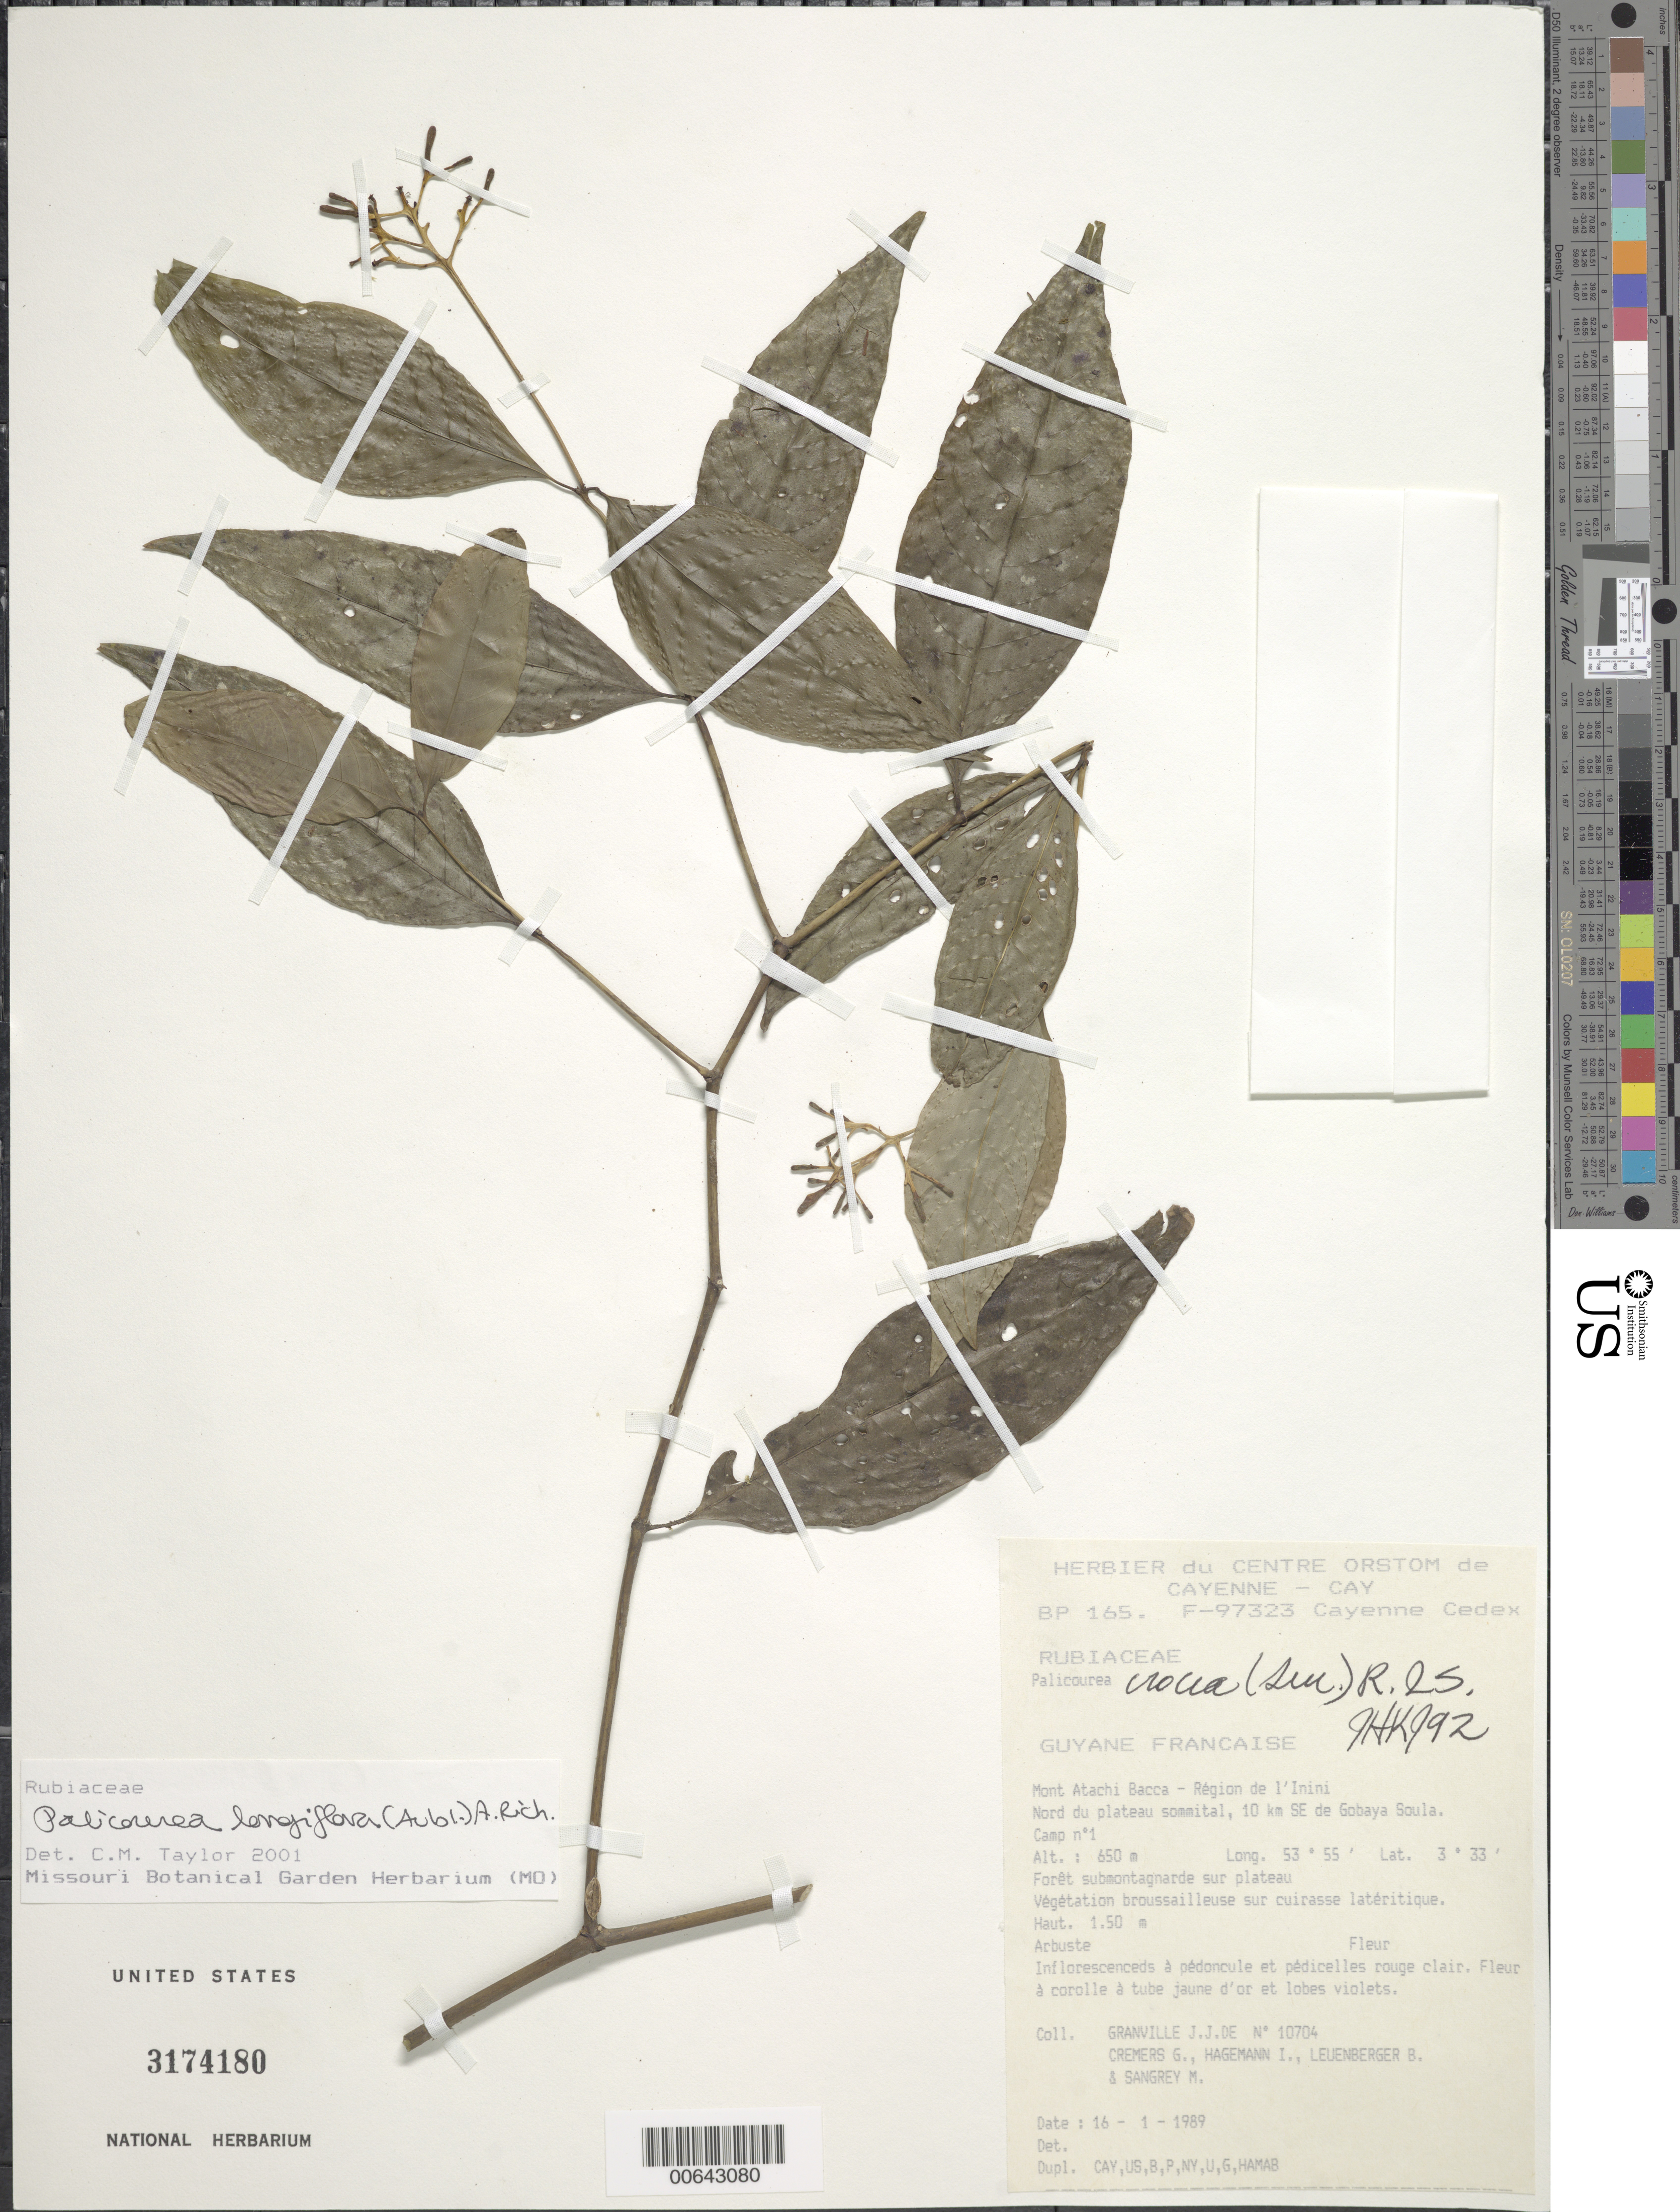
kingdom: Plantae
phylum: Tracheophyta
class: Magnoliopsida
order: Gentianales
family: Rubiaceae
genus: Palicourea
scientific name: Palicourea longiflora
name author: (Aubl.) A. Rich.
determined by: Taylor, Charlotte M.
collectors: J.-J. de Granville, G. Cremers, J. Hagemann, B. E. Leuenberger & M. S. Sangrey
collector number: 10704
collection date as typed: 16-Jan-89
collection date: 1989-01-16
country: French Guiana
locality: Mont Atachi Bacca, région de l'Inini. Nord du plateua sommital, 10 km SE de Gobaya Soula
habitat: Forêt submontagnarde sur plateau, végétation broussailleuse sur cuirasse latéritique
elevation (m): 650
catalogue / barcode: US 3174180